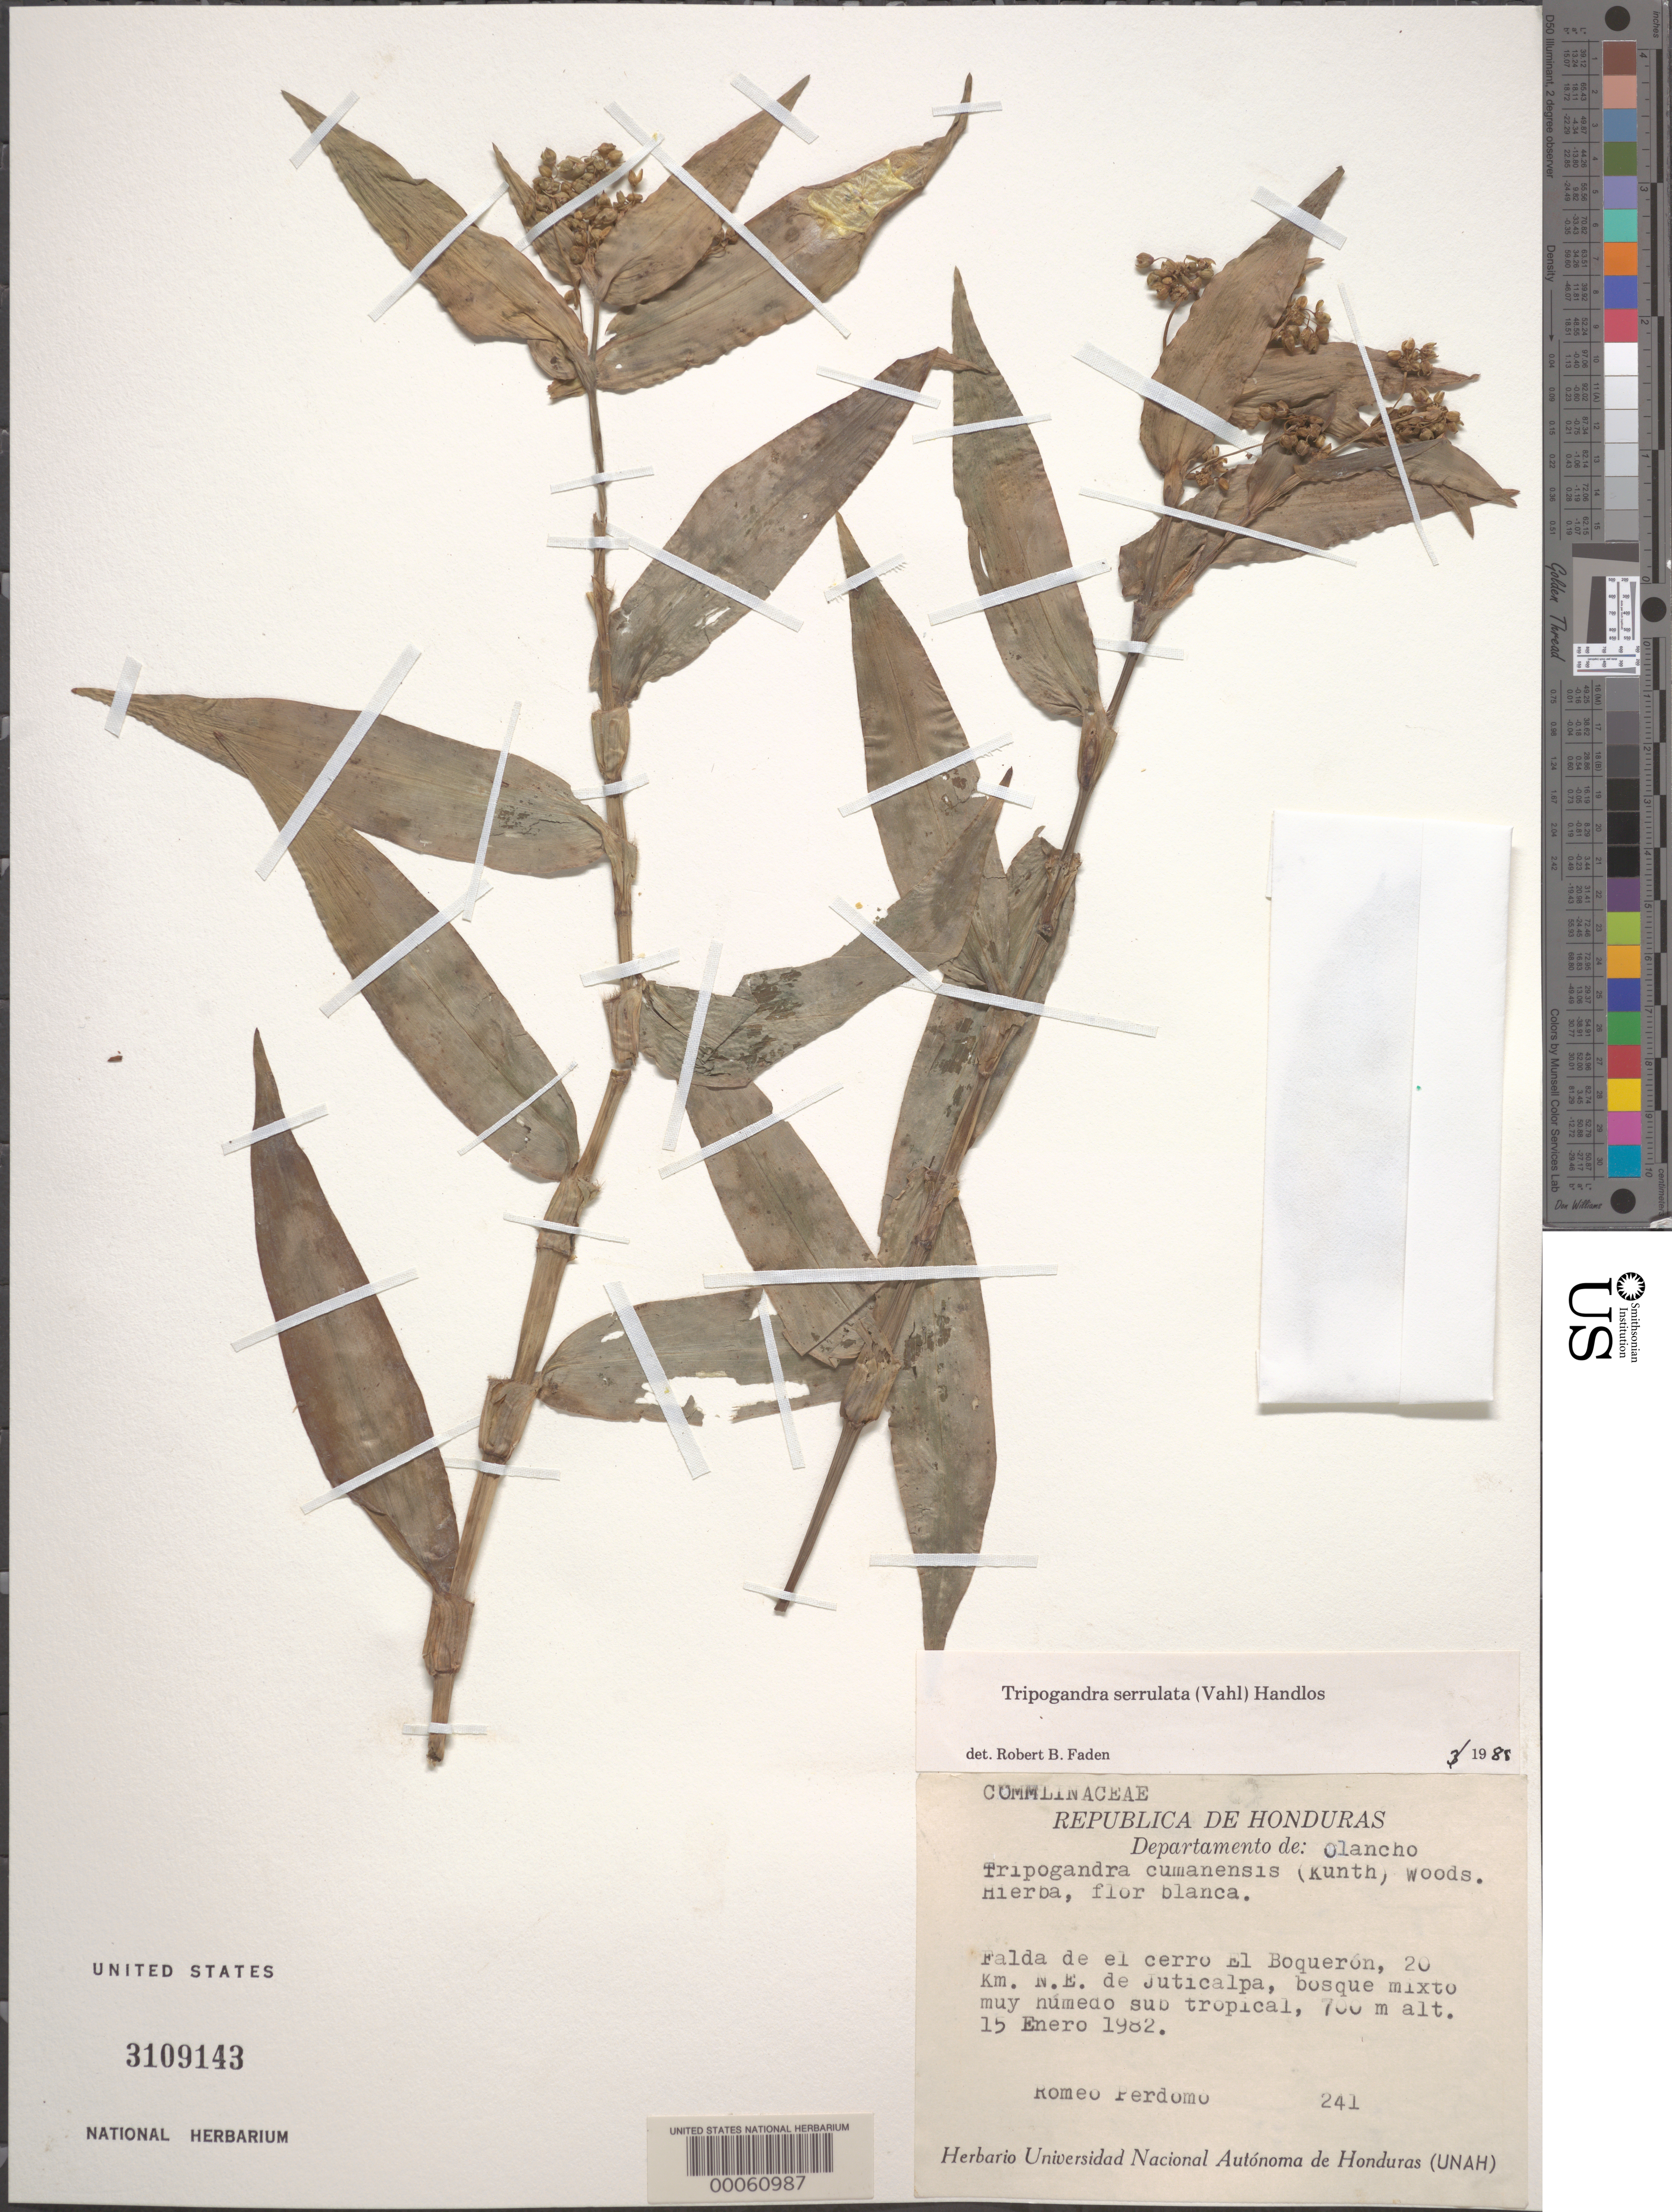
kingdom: Plantae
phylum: Tracheophyta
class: Liliopsida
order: Commelinales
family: Commelinaceae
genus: Tripogandra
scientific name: Tripogandra serrulata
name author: (Vahl) Handlos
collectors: R. Perdomo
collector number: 241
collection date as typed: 15 Jan 1982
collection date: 1982-01-15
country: Honduras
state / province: Olancho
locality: Cerro El Boqueron, 20 km NE of Juticalpa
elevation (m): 700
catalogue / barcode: US 3109143